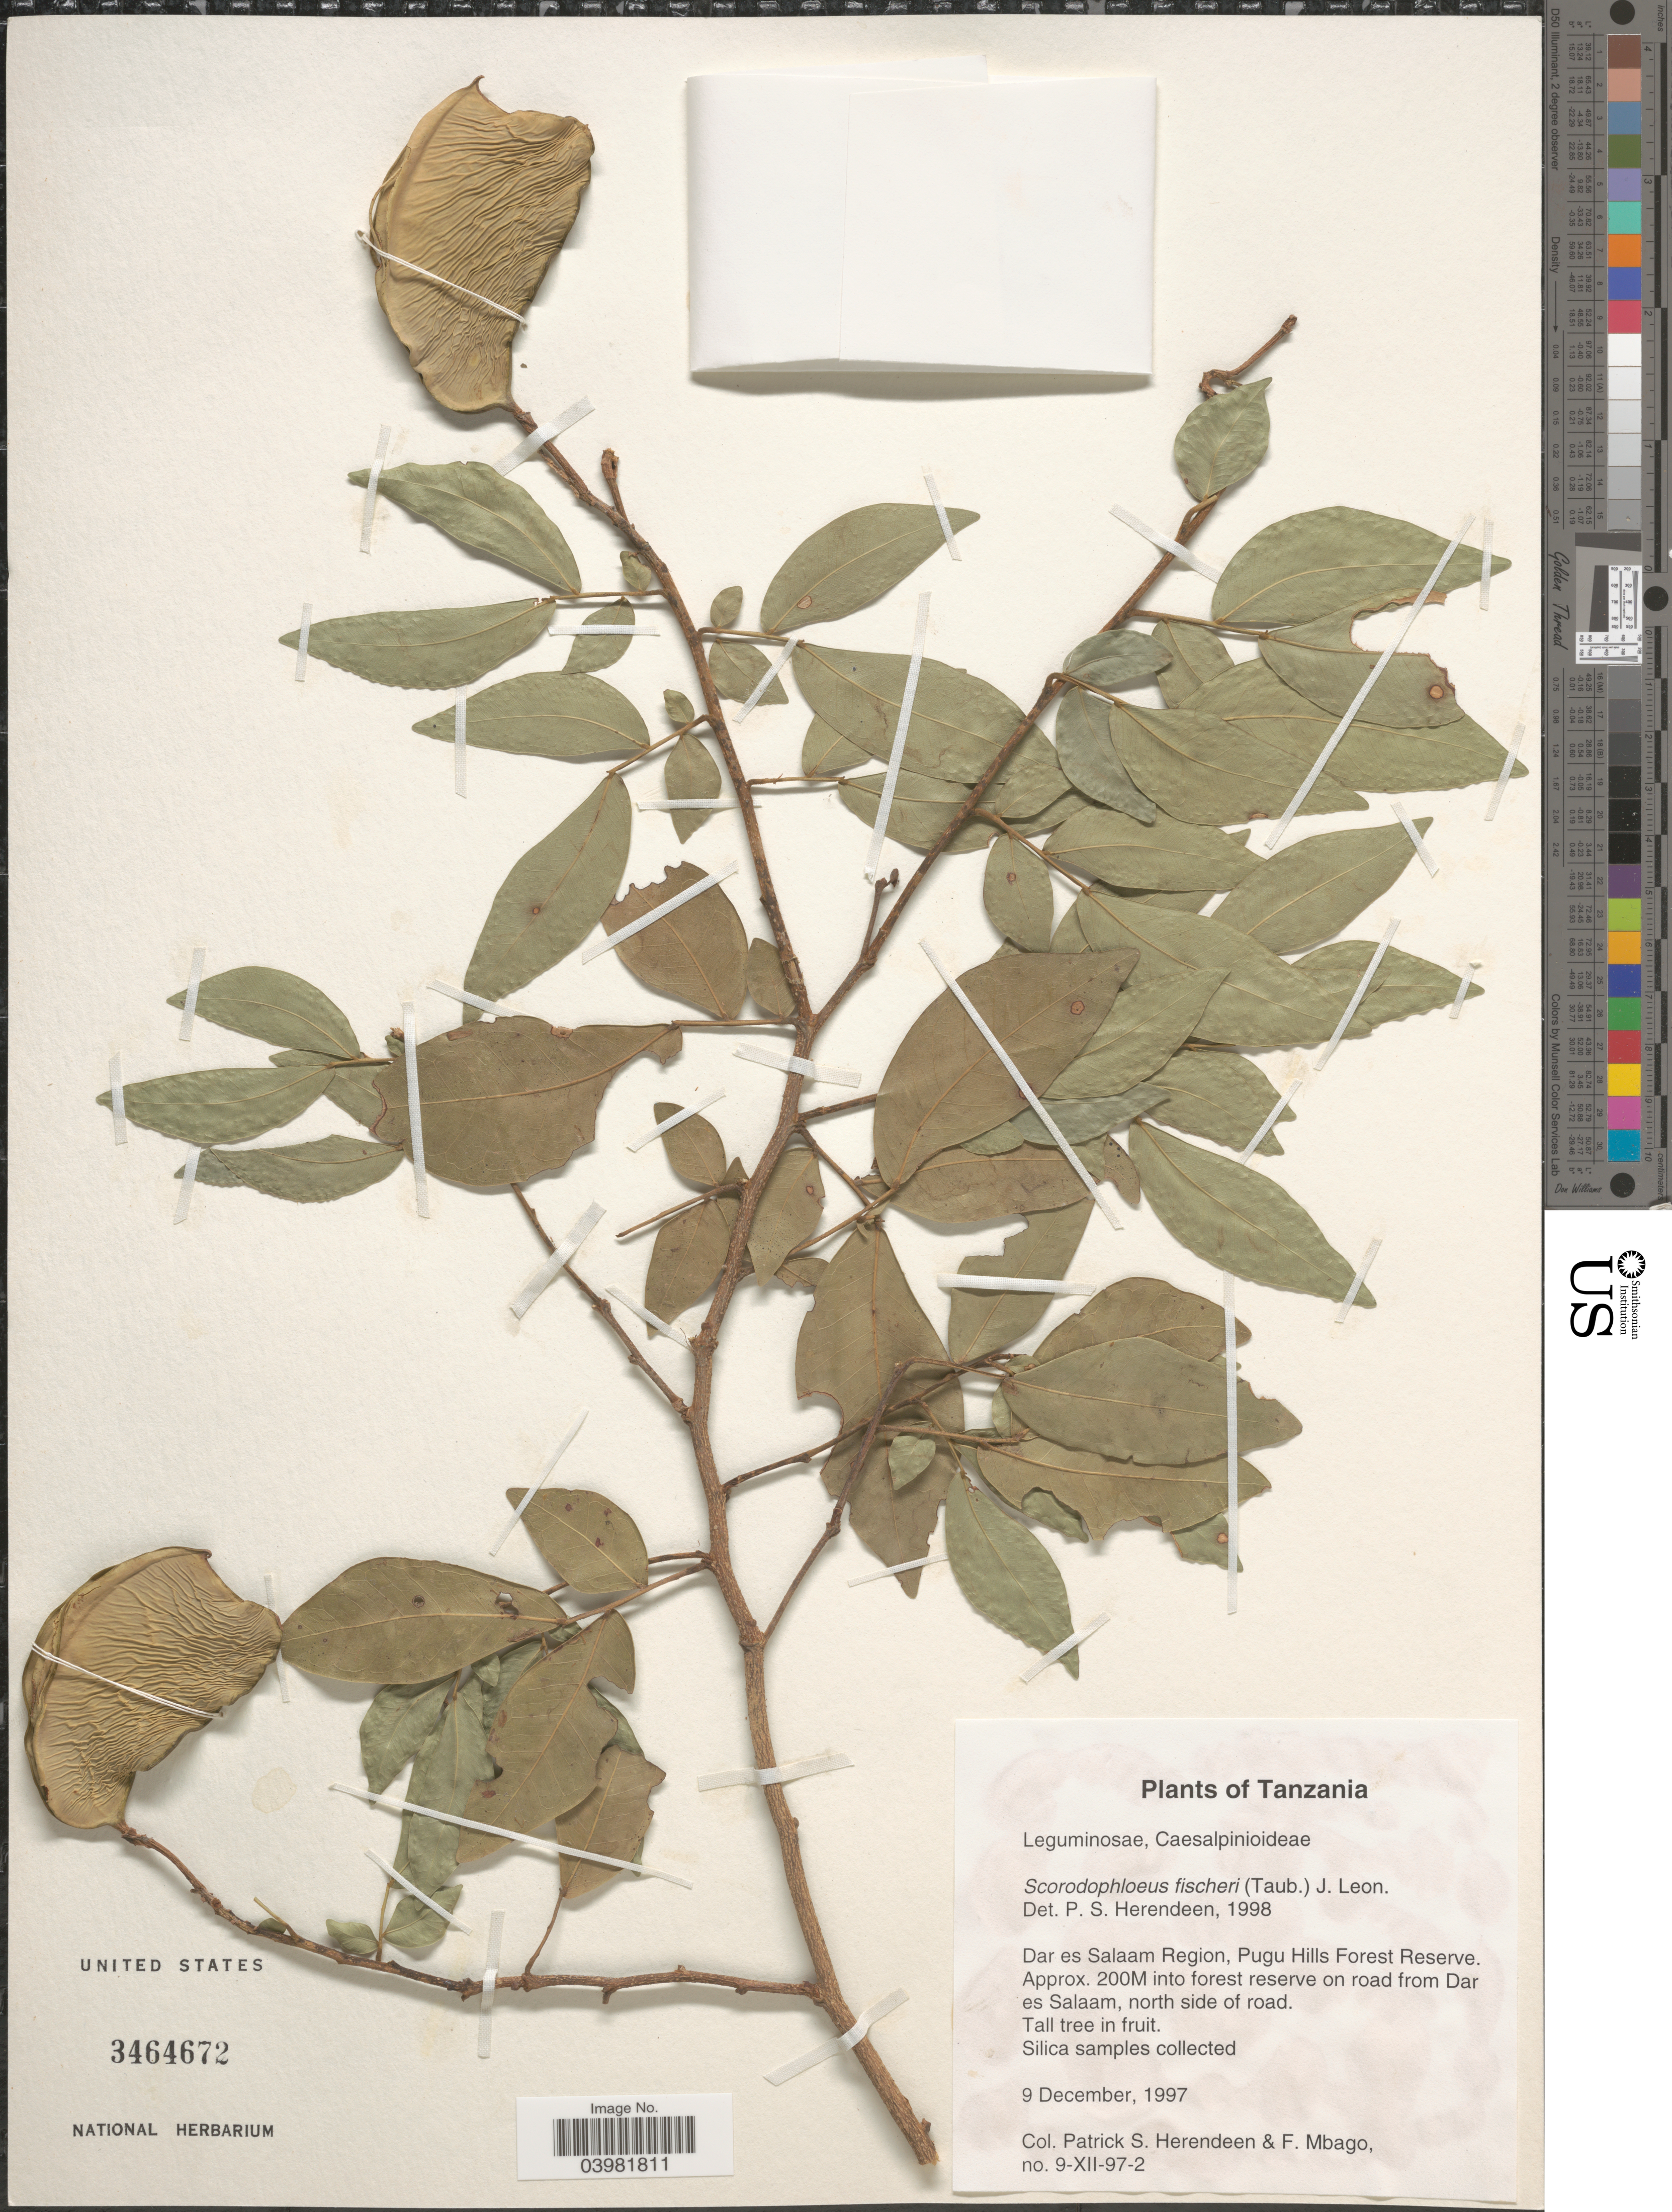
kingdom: Plantae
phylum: Tracheophyta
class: Magnoliopsida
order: Fabales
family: Fabaceae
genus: Scorodophloeus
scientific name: Scorodophloeus fischeri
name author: (Taub.) J. Léonard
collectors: P. S. Herendeen & F. Mbago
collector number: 9-XII-97-2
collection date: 1997-12-09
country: Tanzania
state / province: Dar es Salaam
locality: Dar es Salaam Region, Pugu Hills Forest Reserve. Into forest reserve on road from Dar es Salaam, north side of road.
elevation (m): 200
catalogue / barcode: US 3464672